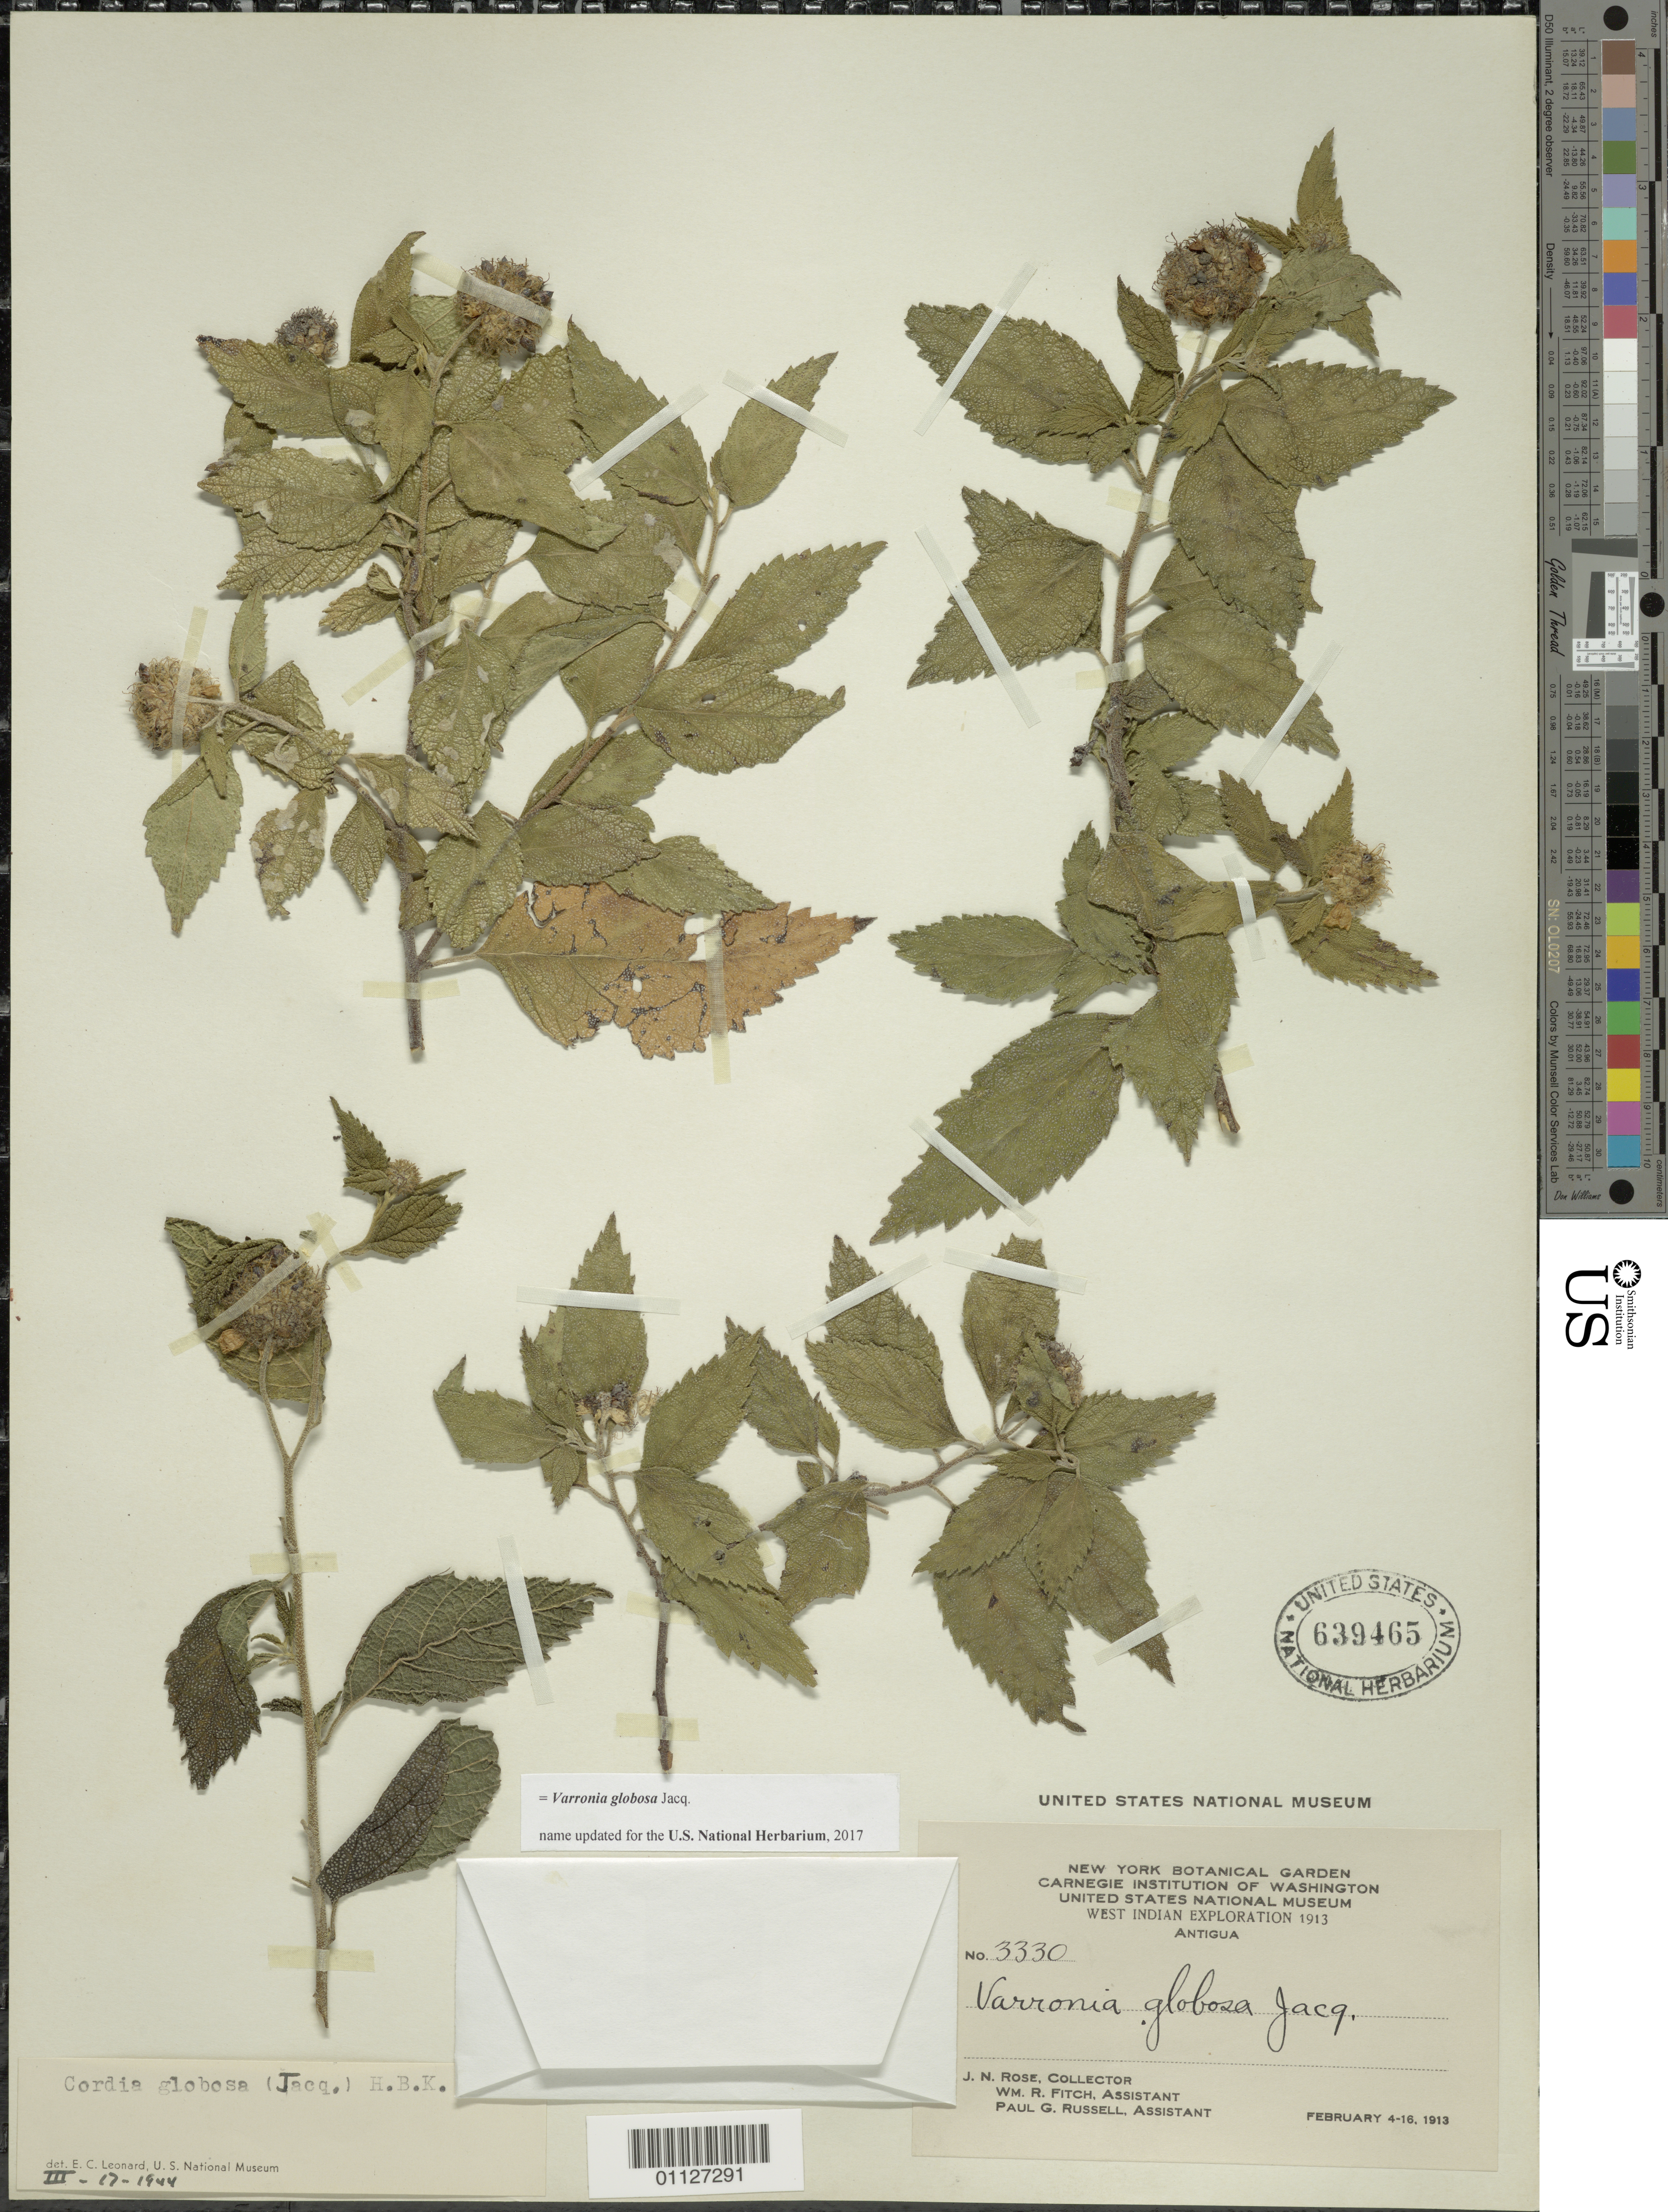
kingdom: Plantae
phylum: Tracheophyta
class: Magnoliopsida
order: Boraginales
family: Cordiaceae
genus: Varronia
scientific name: Varronia globosa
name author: Jacq.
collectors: J. N. Rose, W. R. Fitch & P. G. Russell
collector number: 3330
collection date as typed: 04 Feb 1913 to 16 Feb 1913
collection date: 1913-02-04/1913-02-16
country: Antigua and Barbuda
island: Antigua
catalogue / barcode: US 639465